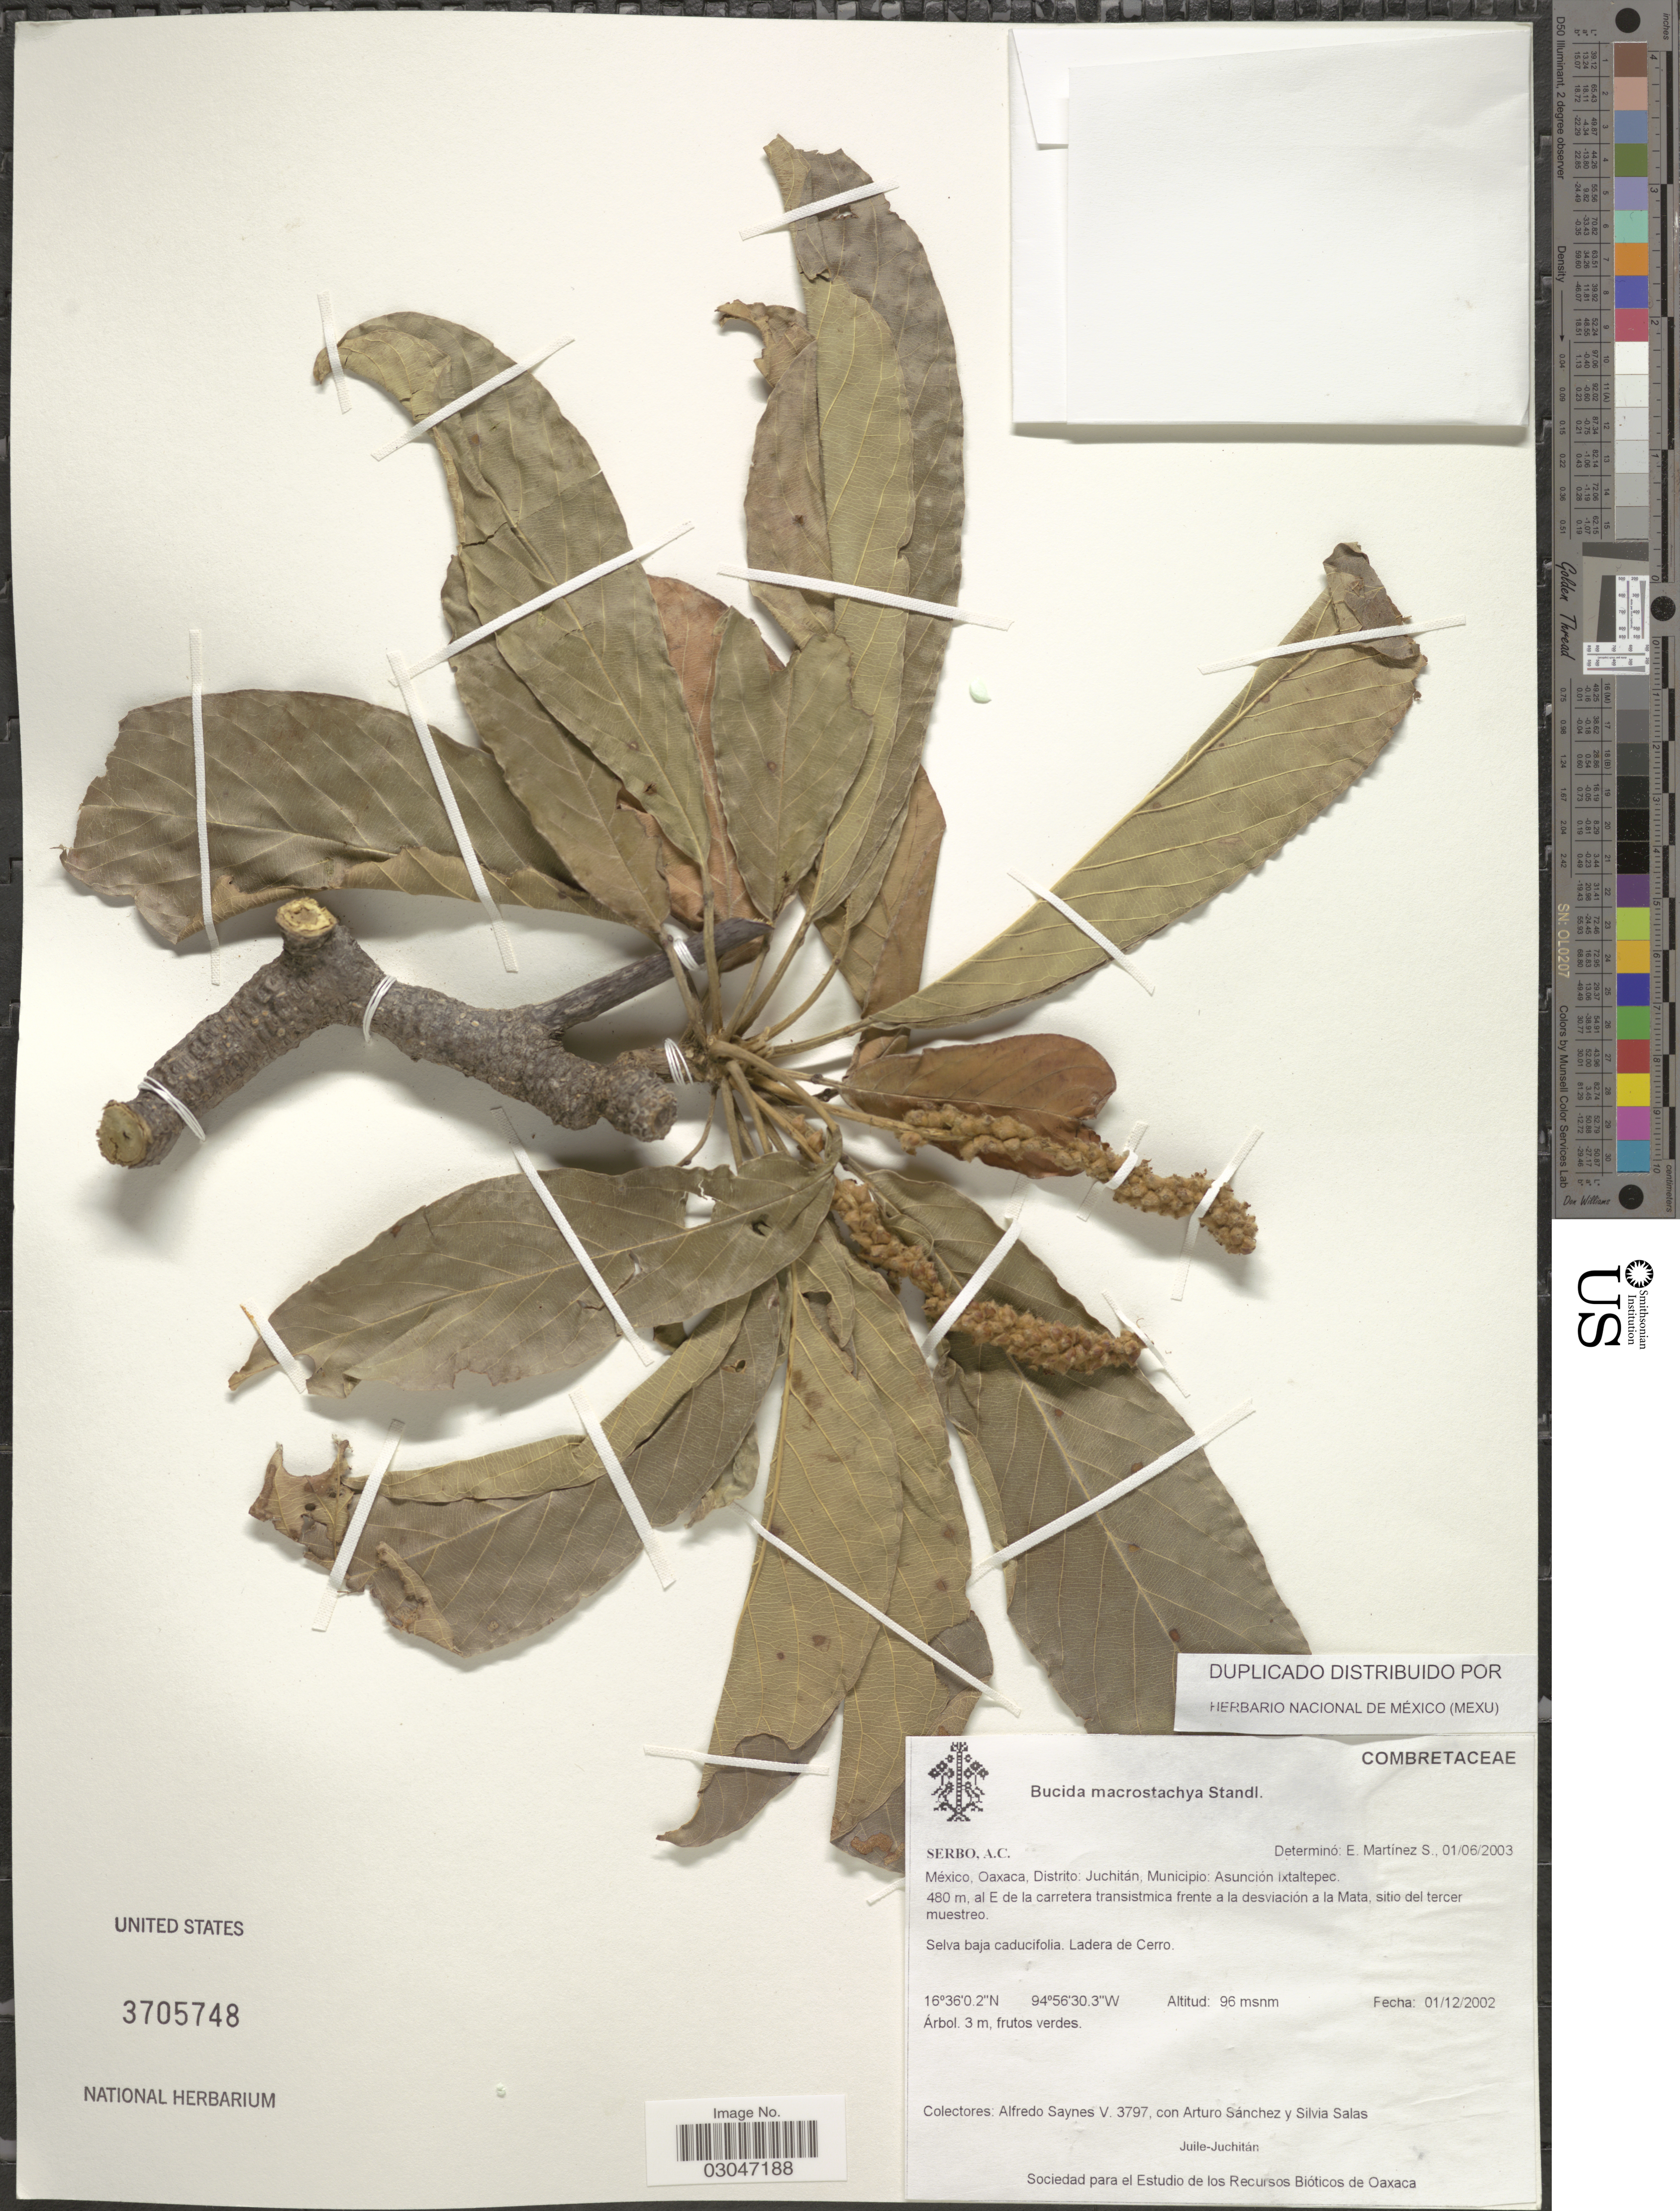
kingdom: Plantae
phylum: Tracheophyta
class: Magnoliopsida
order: Myrtales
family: Combretaceae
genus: Terminalia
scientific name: Terminalia macrostachya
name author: (Standl.) Alwan & Stace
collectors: A. Saynes, A. Sánchez & S. Salas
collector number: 3797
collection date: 2002-12-01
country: Mexico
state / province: Oaxaca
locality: Distrito: Juchitán, Municipio: Asuncion Ixtaltepec, al E de la carretera transistmica a la desviación a la Mata, sitio del tercer muestreo.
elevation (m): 96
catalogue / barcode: US 3705748